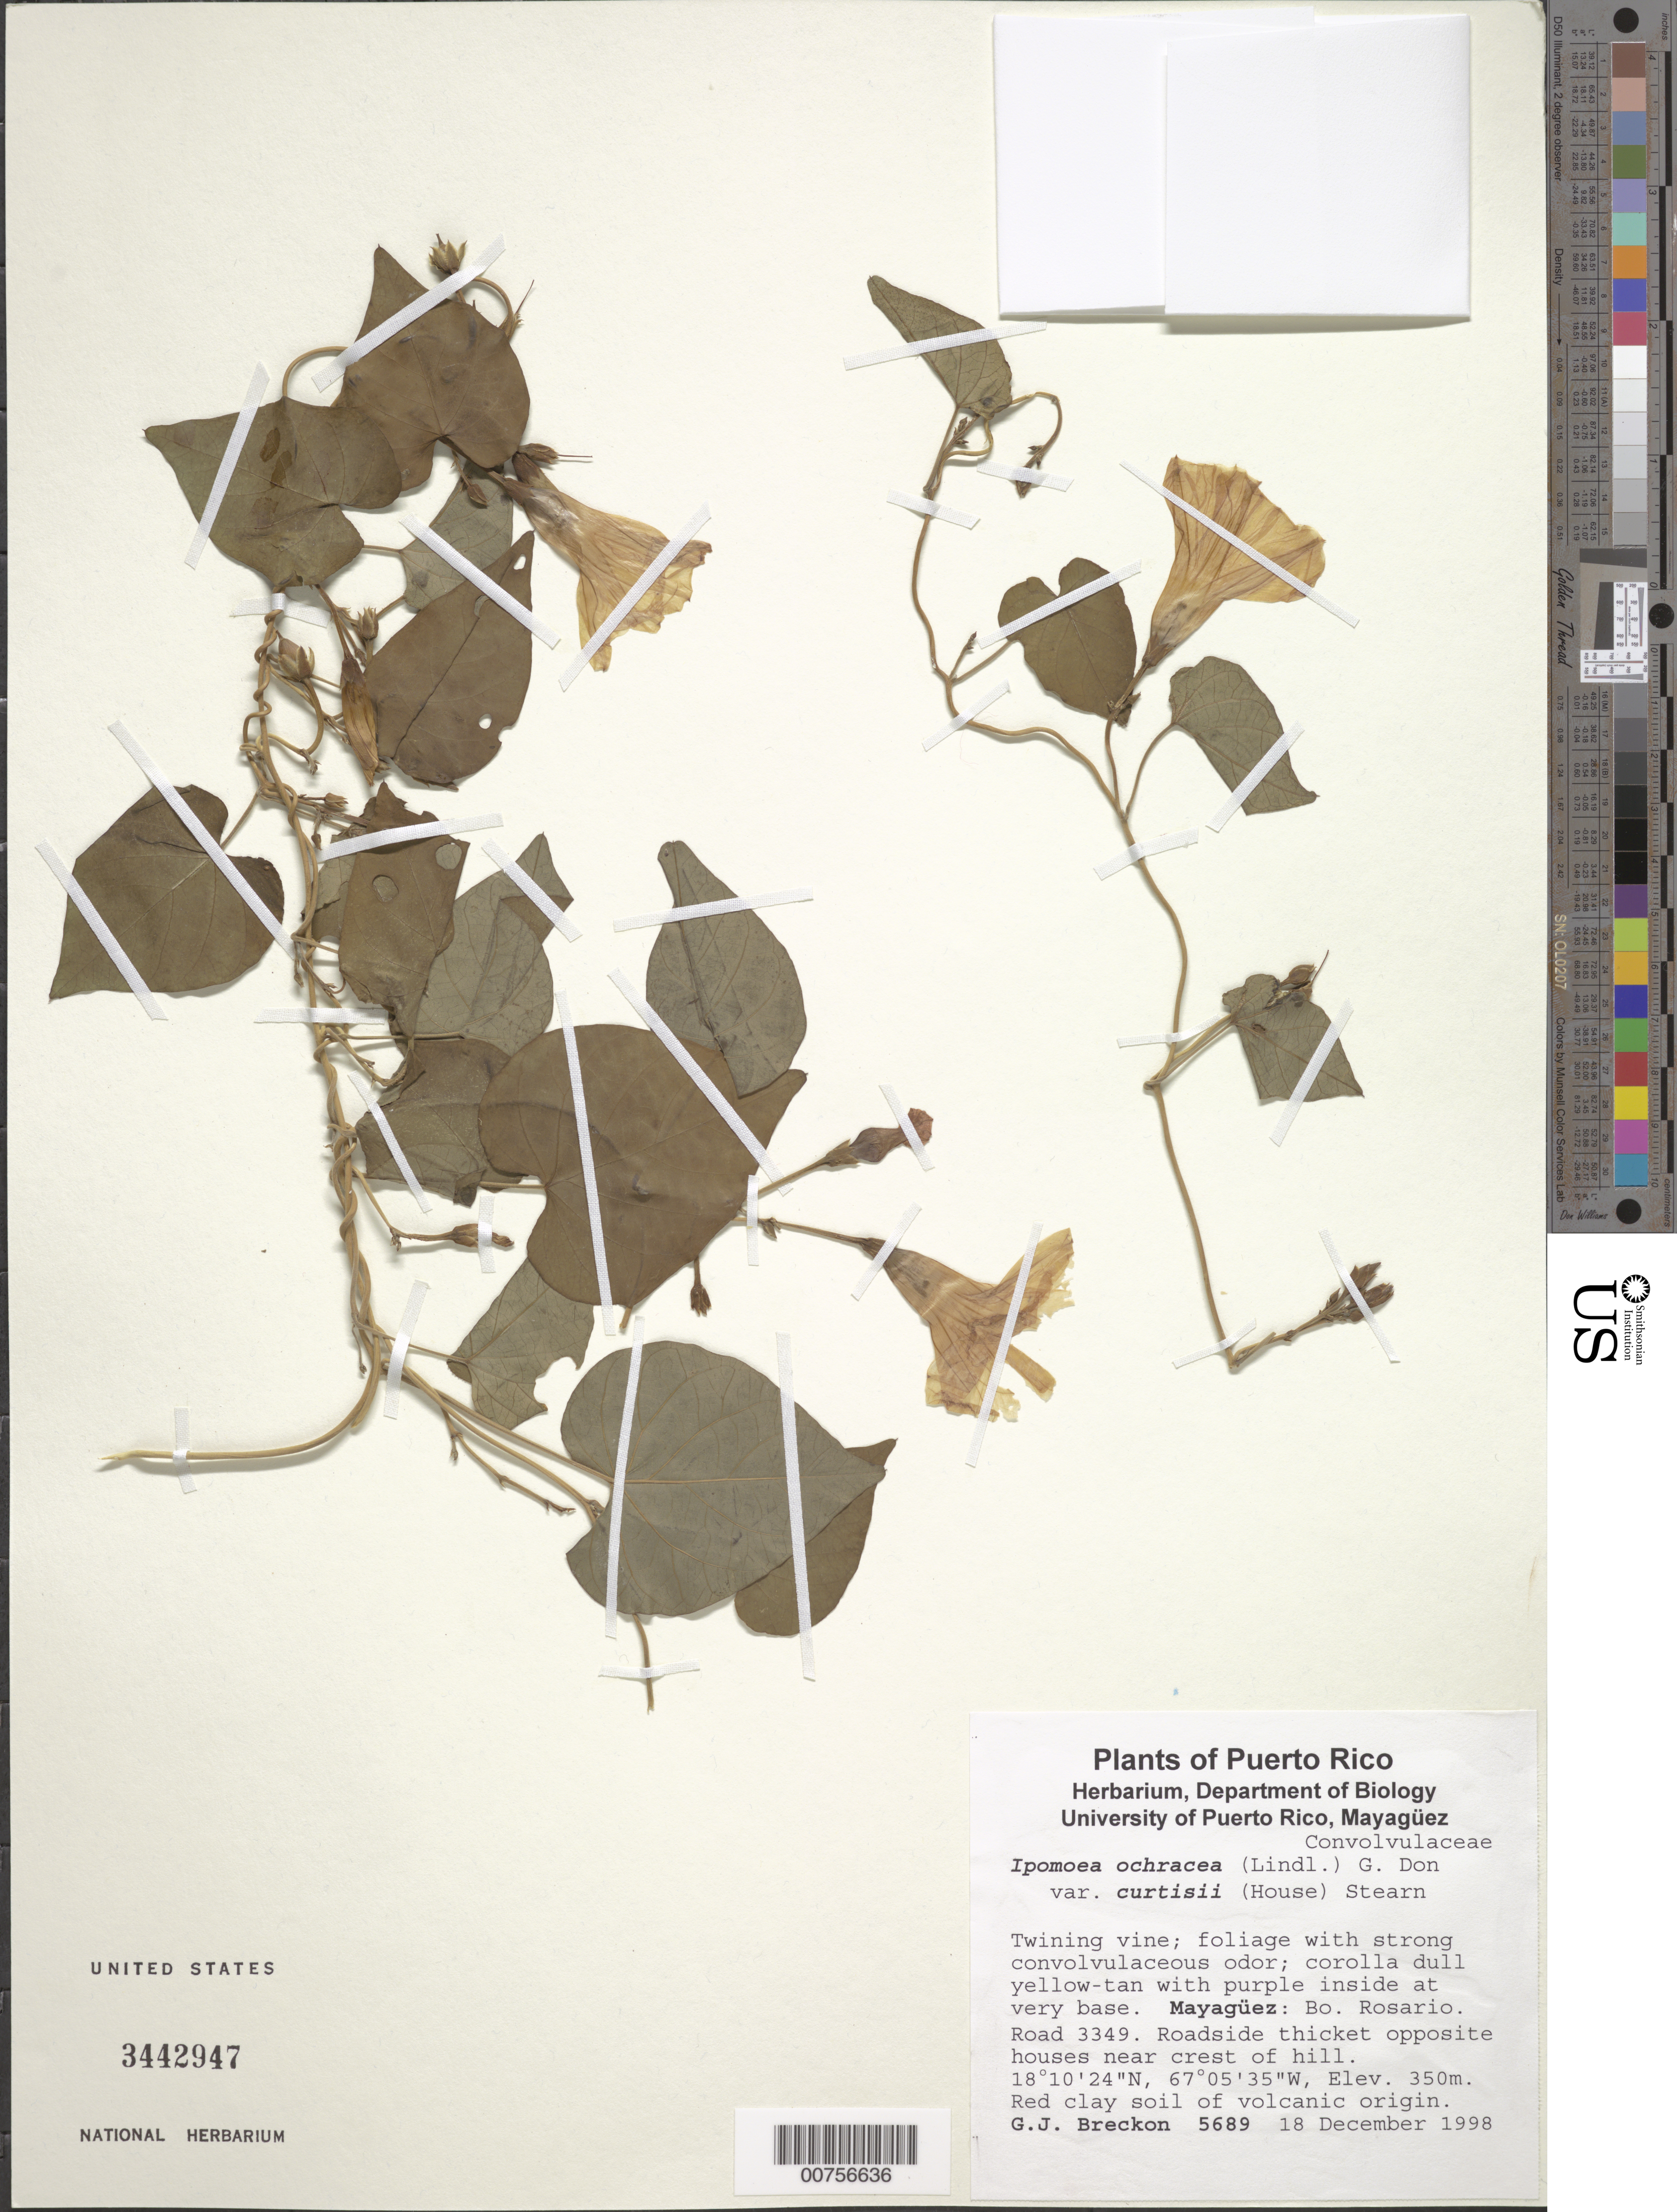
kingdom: Plantae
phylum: Tracheophyta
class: Magnoliopsida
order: Solanales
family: Convolvulaceae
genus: Ipomoea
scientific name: Ipomoea ochracea var. curtisii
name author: Stearn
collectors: G. J. Breckon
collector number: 5689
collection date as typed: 18 Dec 1998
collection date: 1998-12-18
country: Puerto Rico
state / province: Mayagüez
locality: Mayagüez: Bo. Rosario. Road 3349. Roadside thicket opposite houses near crest of hill.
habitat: Red clay soil of volcanic origin.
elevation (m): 350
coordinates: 18.17333333, -67.09305556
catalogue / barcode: US 3442947